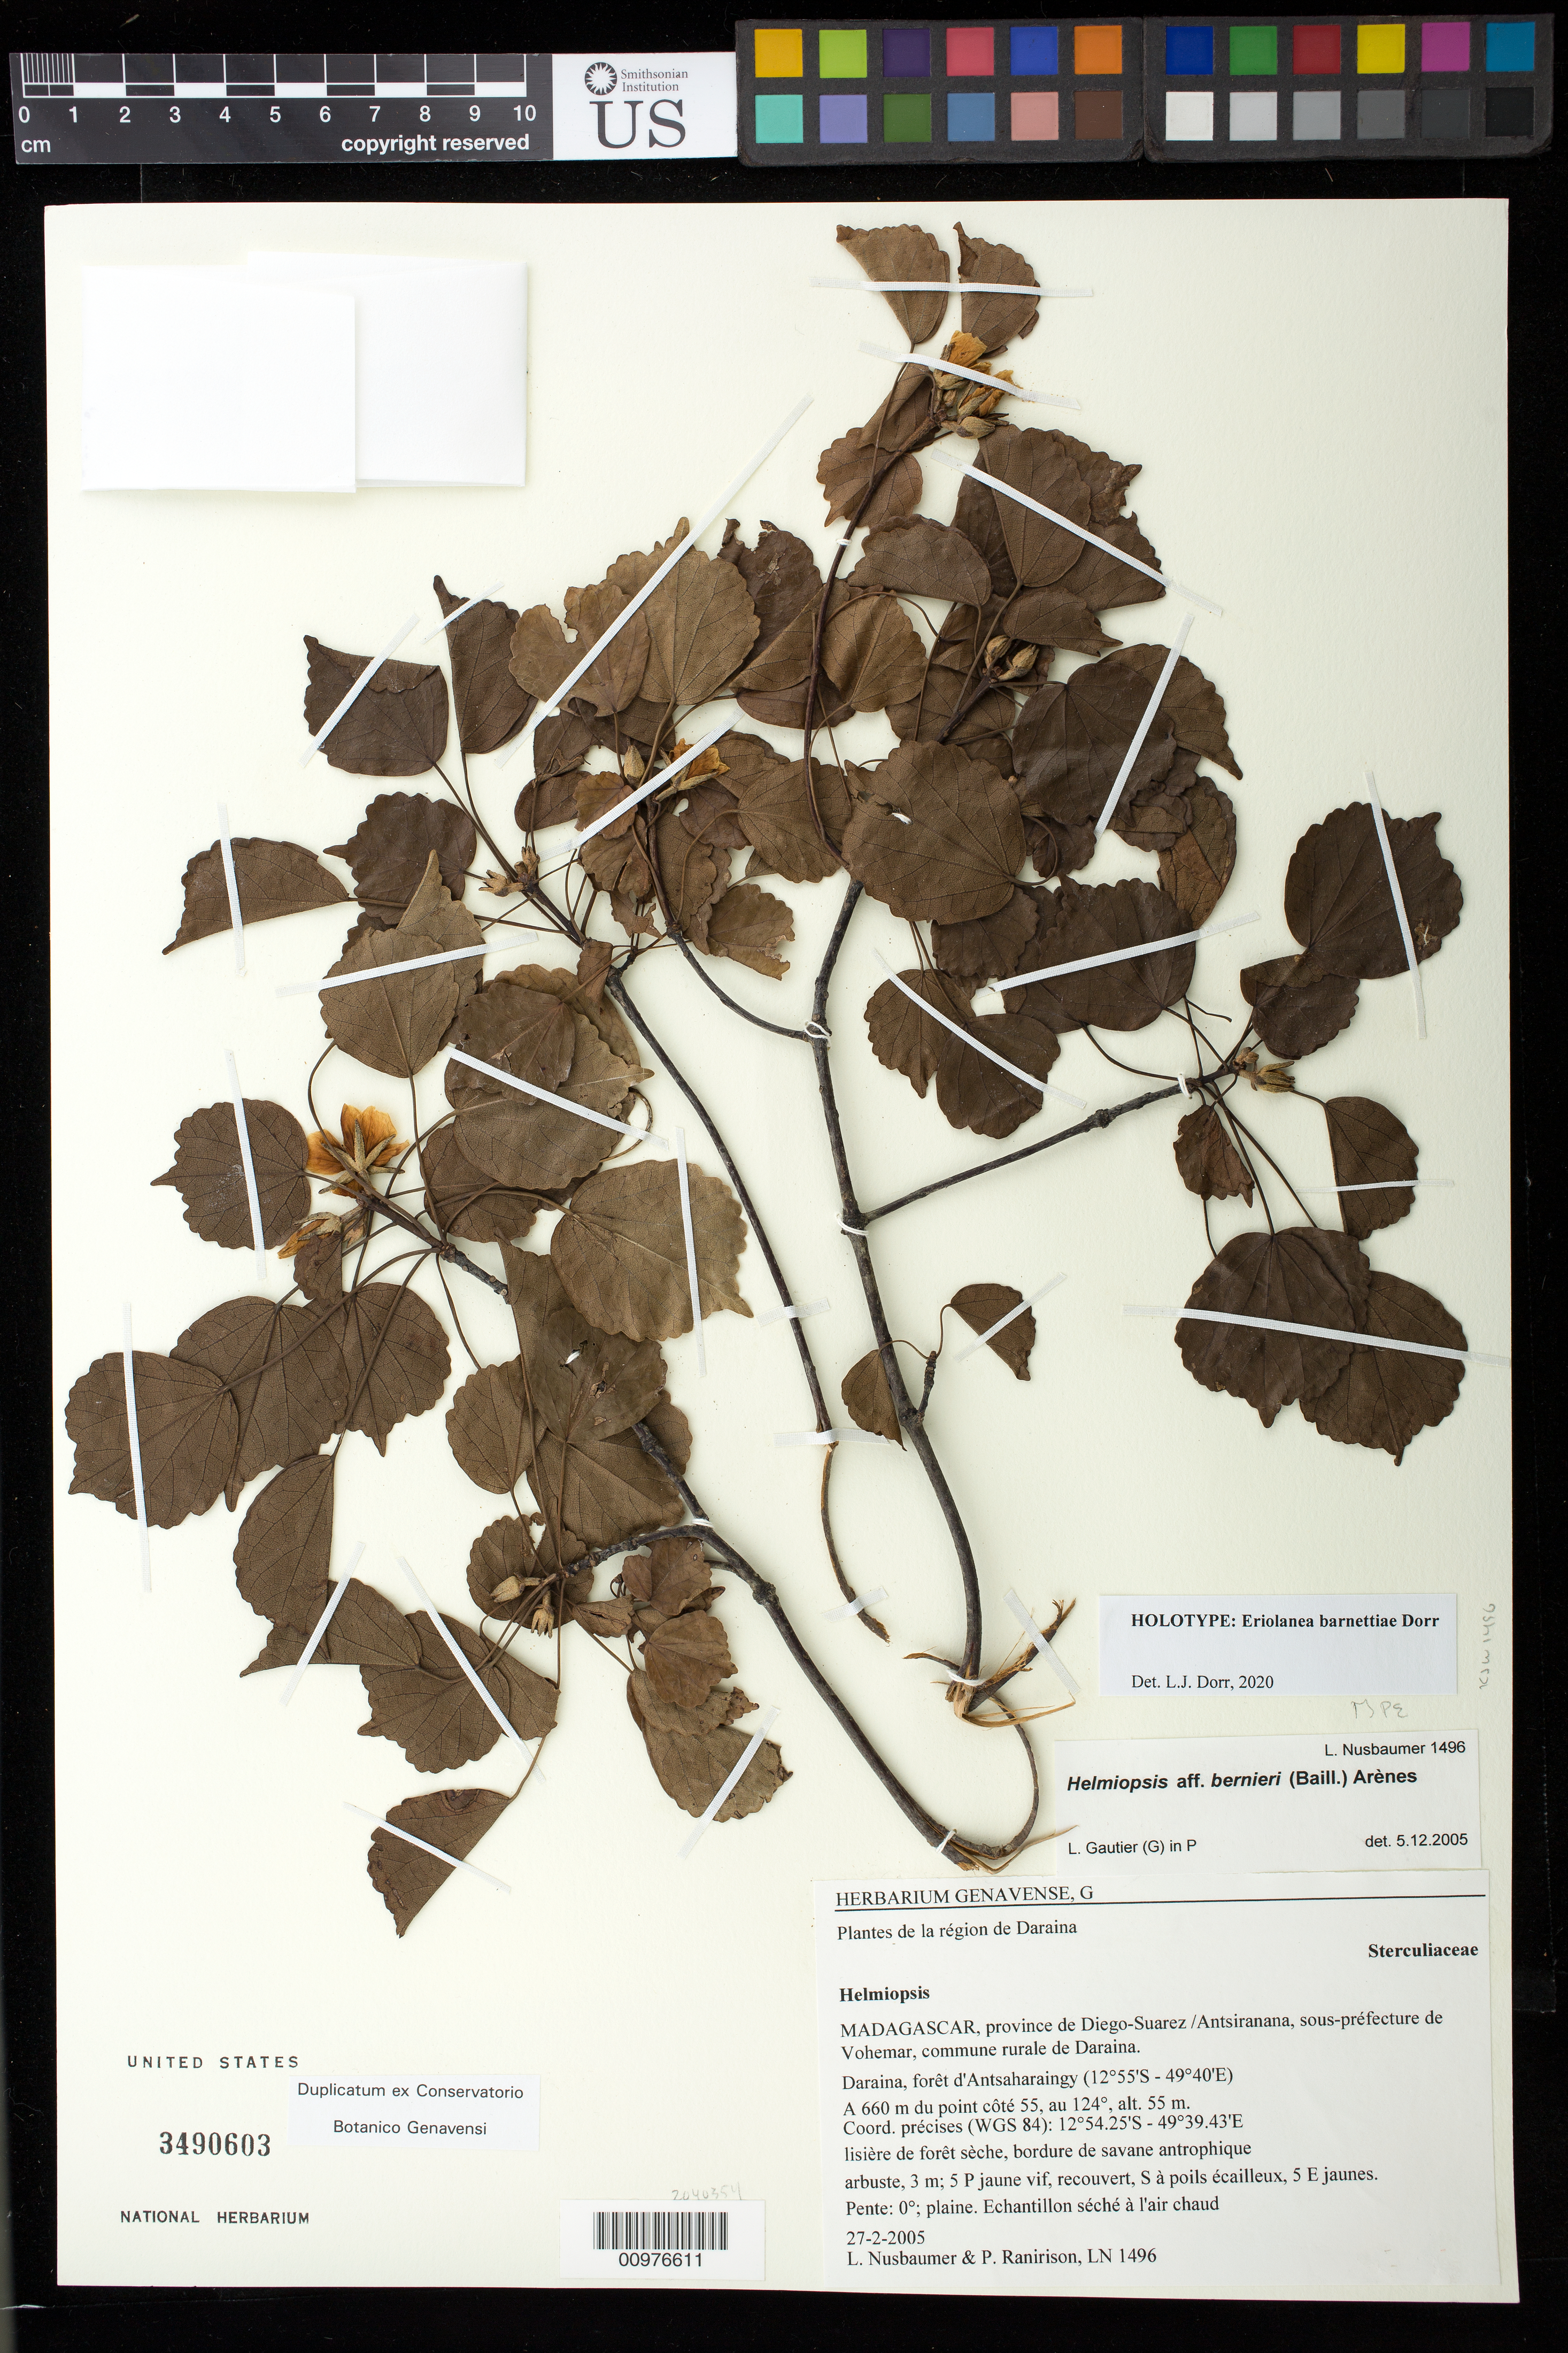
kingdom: Plantae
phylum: Tracheophyta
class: Magnoliopsida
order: Malvales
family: Malvaceae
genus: Eriolaena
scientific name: Eriolaena barnettiae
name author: Dorr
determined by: Dorr, L. J., (BOT), Smithsonian Institution - National Museum of Natural History (UNITED STATES)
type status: Holotype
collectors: L. Nusbaumer & P. Ranirison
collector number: LN 1496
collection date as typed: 27 Feb 2005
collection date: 2005-02-27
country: Madagascar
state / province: Sava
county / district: Vohémar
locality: Province de Diego-Suarez, sous-préfecture de Vohemar, commune rurale de Daraina. A 660 m du point côté 55, au 124.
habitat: Lisière de forêt sèche, bordure de savane antrophique.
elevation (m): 55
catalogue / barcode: US 3490603